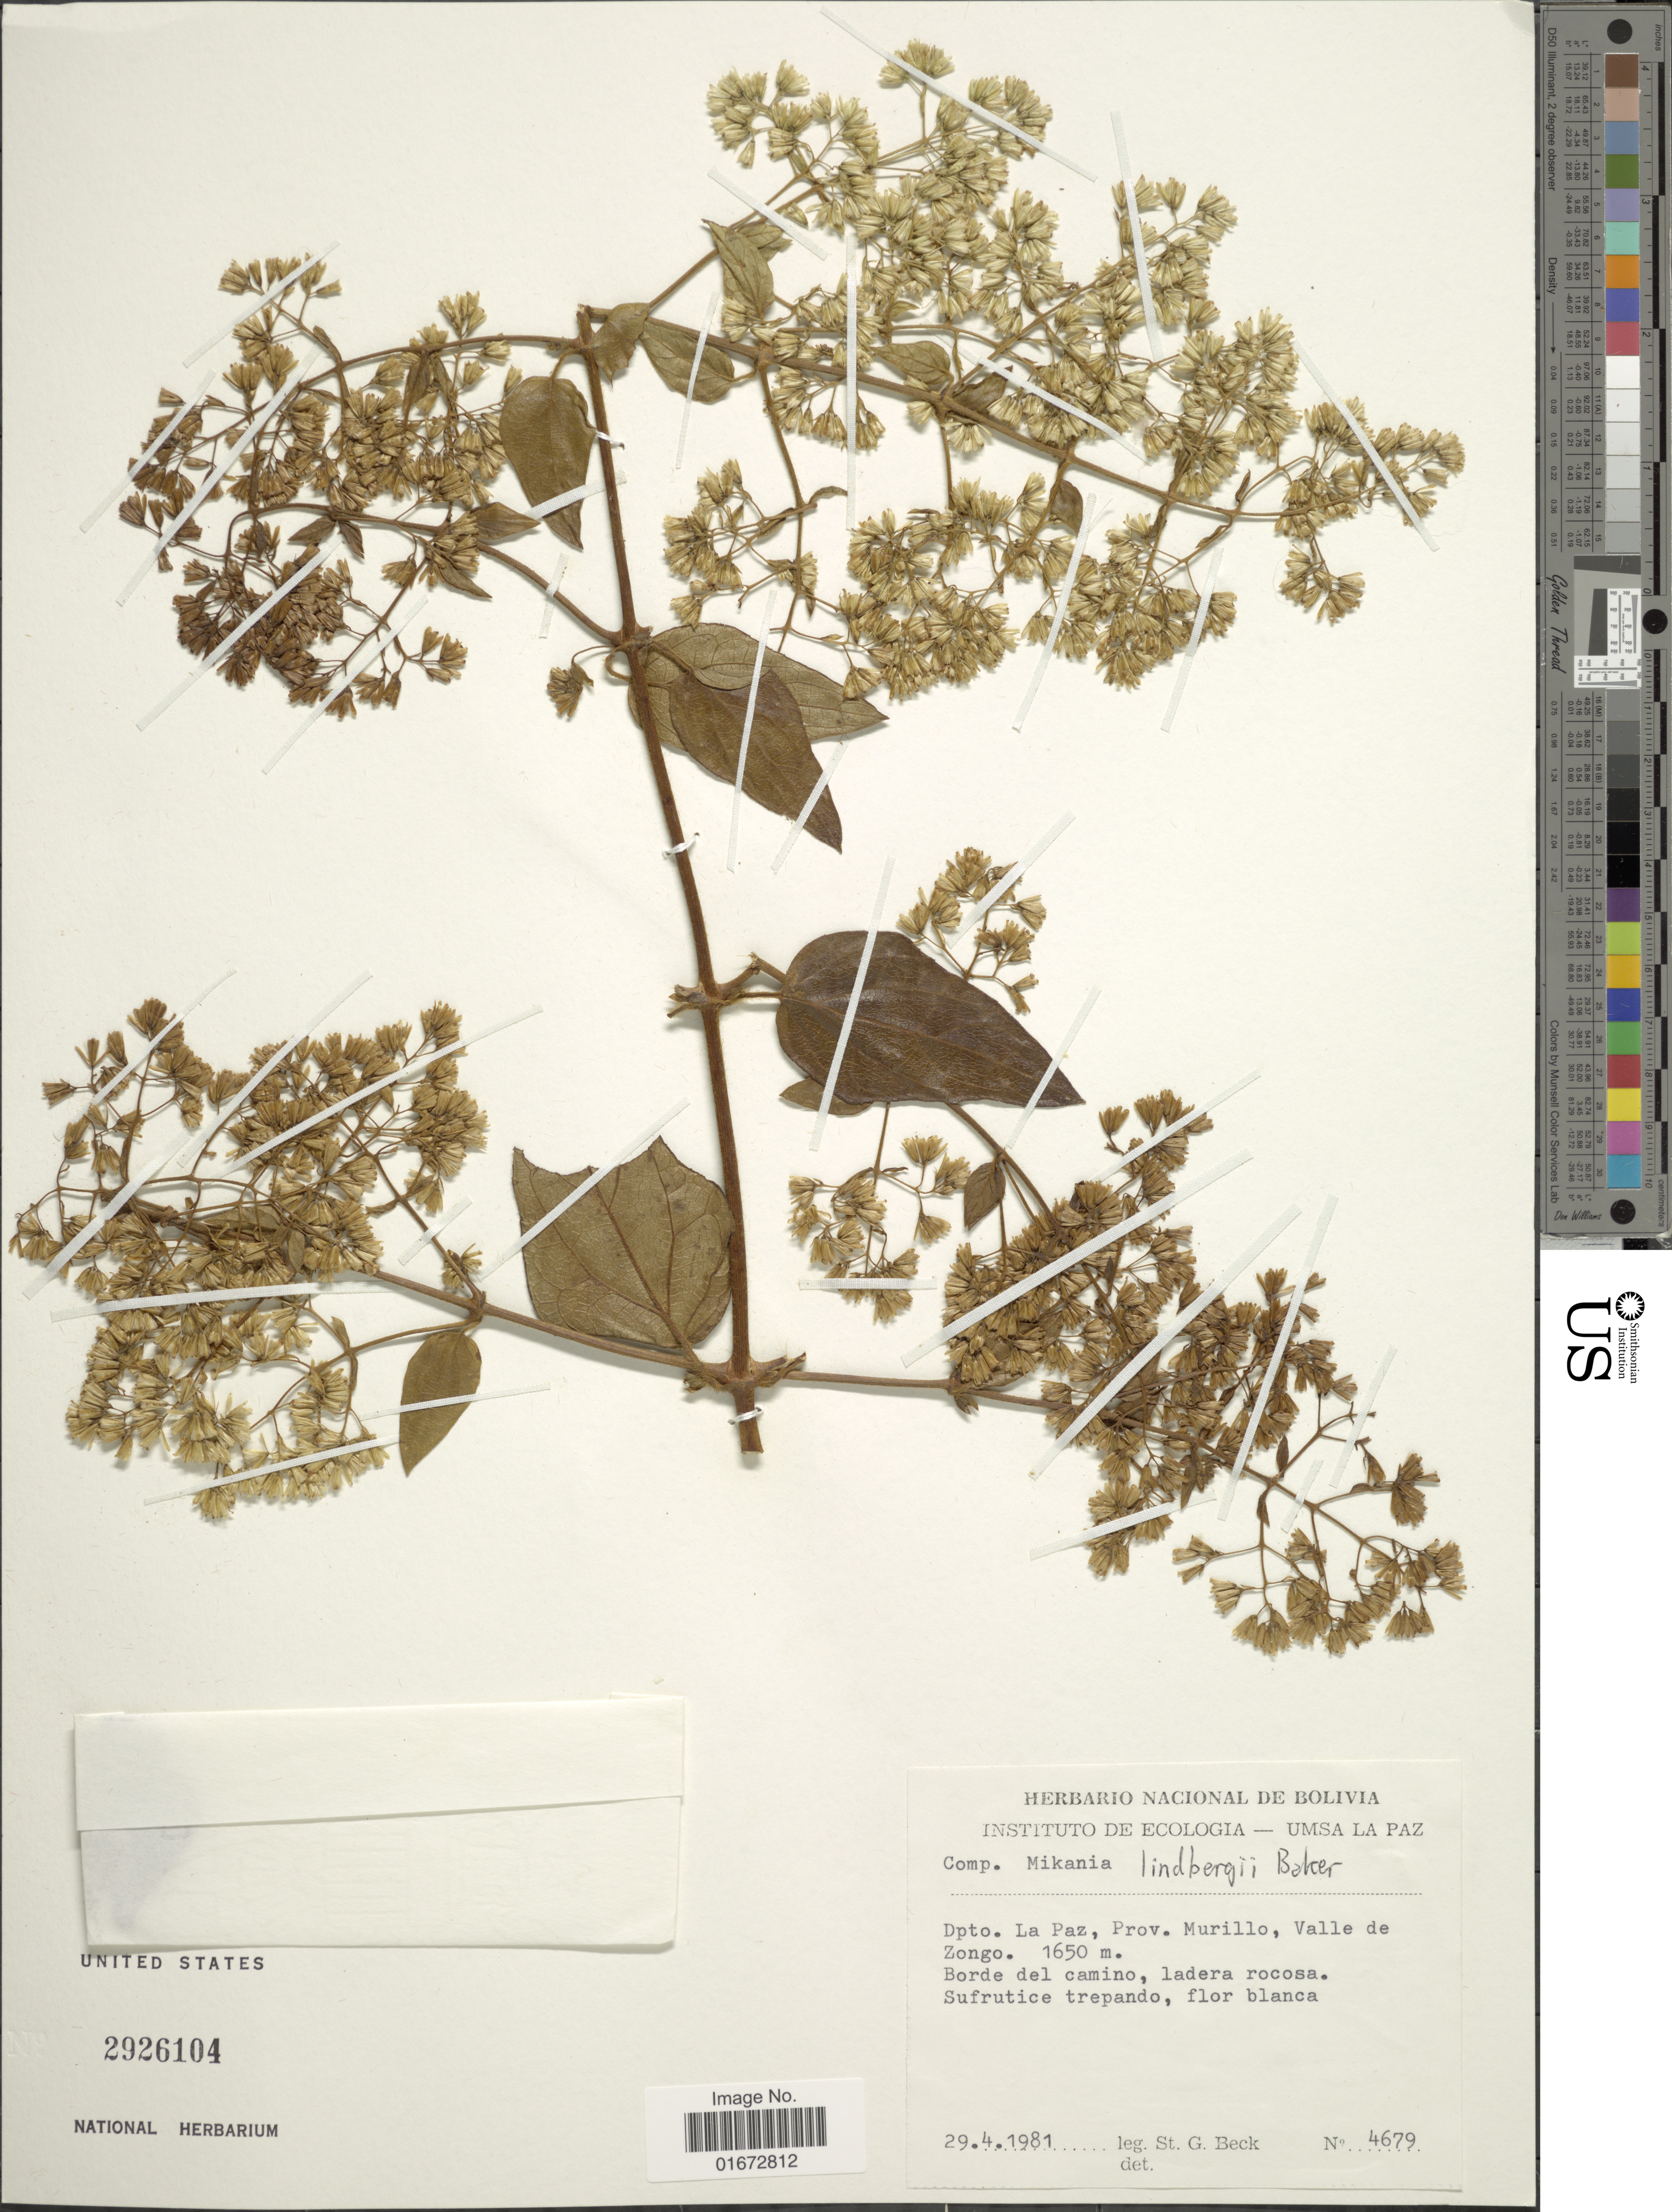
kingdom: Plantae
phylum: Tracheophyta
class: Magnoliopsida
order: Asterales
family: Asteraceae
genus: Mikania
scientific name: Mikania lindbergii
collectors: S. G. Beck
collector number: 4679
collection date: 1981-04-29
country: Bolivia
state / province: La Paz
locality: Dpto, La Paz, Prov. Murillo, Valle de Zongo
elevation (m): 1650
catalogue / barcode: US 2926104